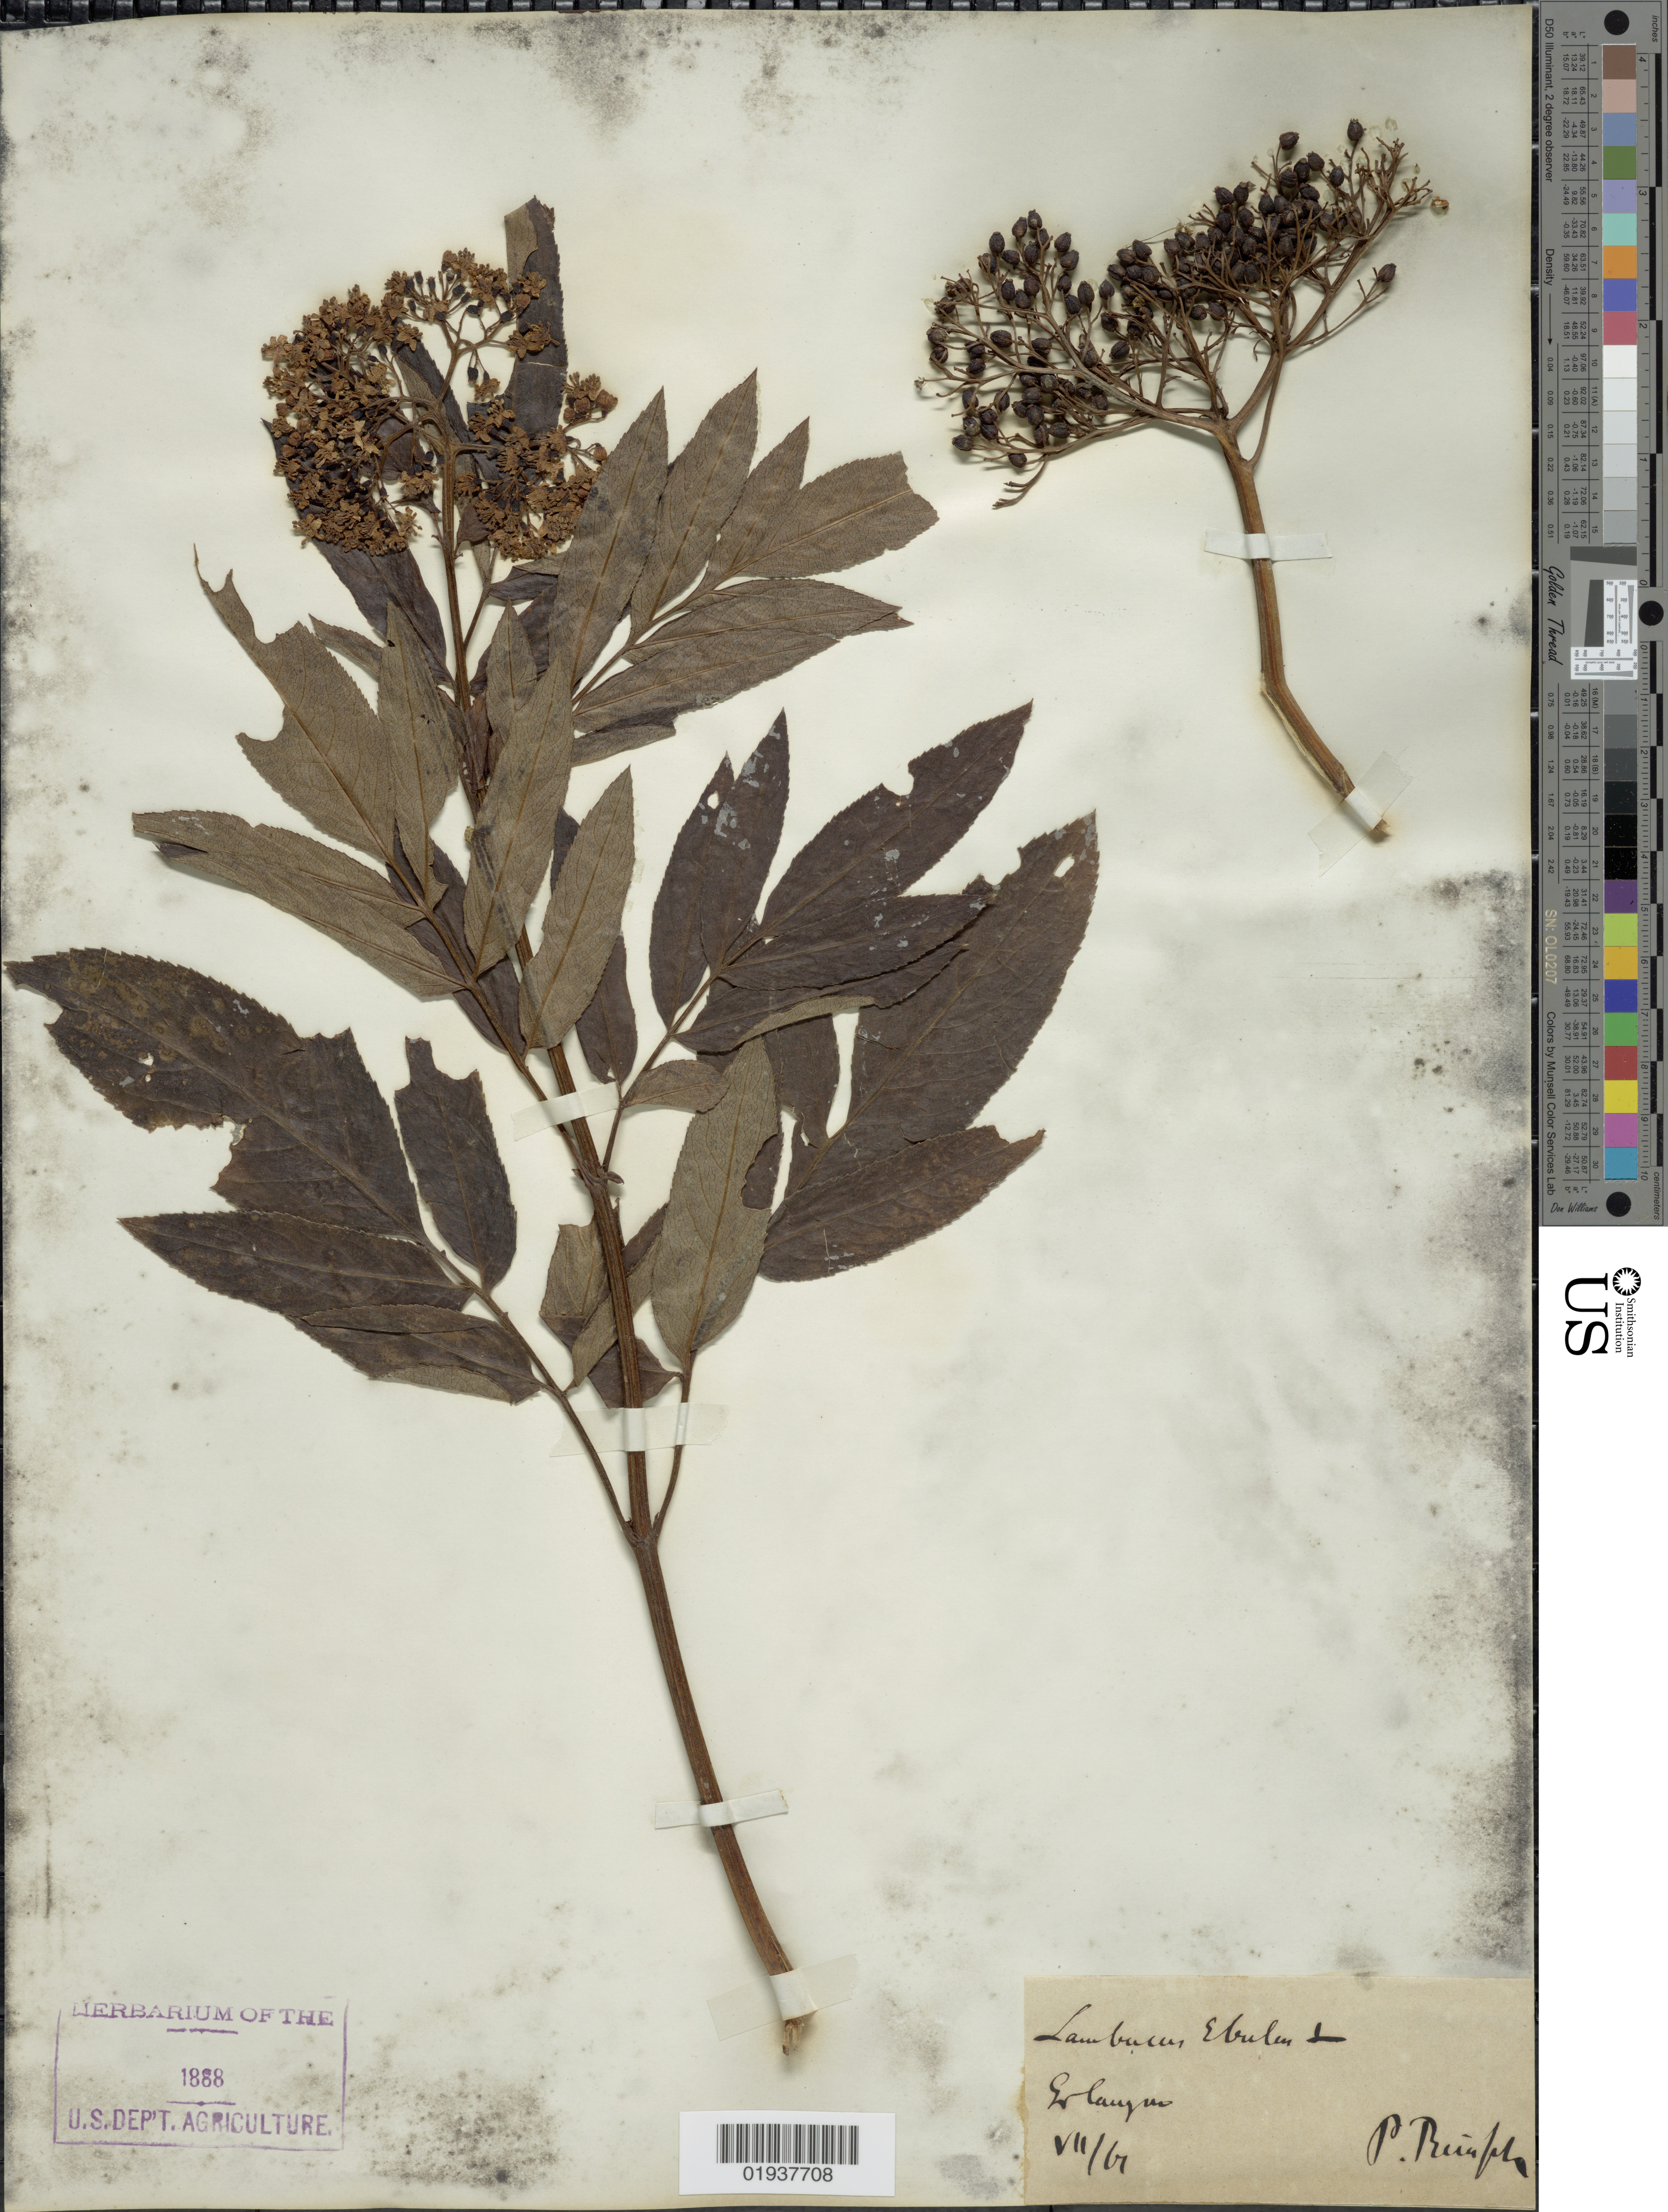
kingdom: Plantae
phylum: Tracheophyta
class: Magnoliopsida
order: Dipsacales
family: Viburnaceae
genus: Sambucus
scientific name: Sambucus ebulus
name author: L.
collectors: P. Reinsch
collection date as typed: Transcribed d/m/y: /7/61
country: Germany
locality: Erlangen